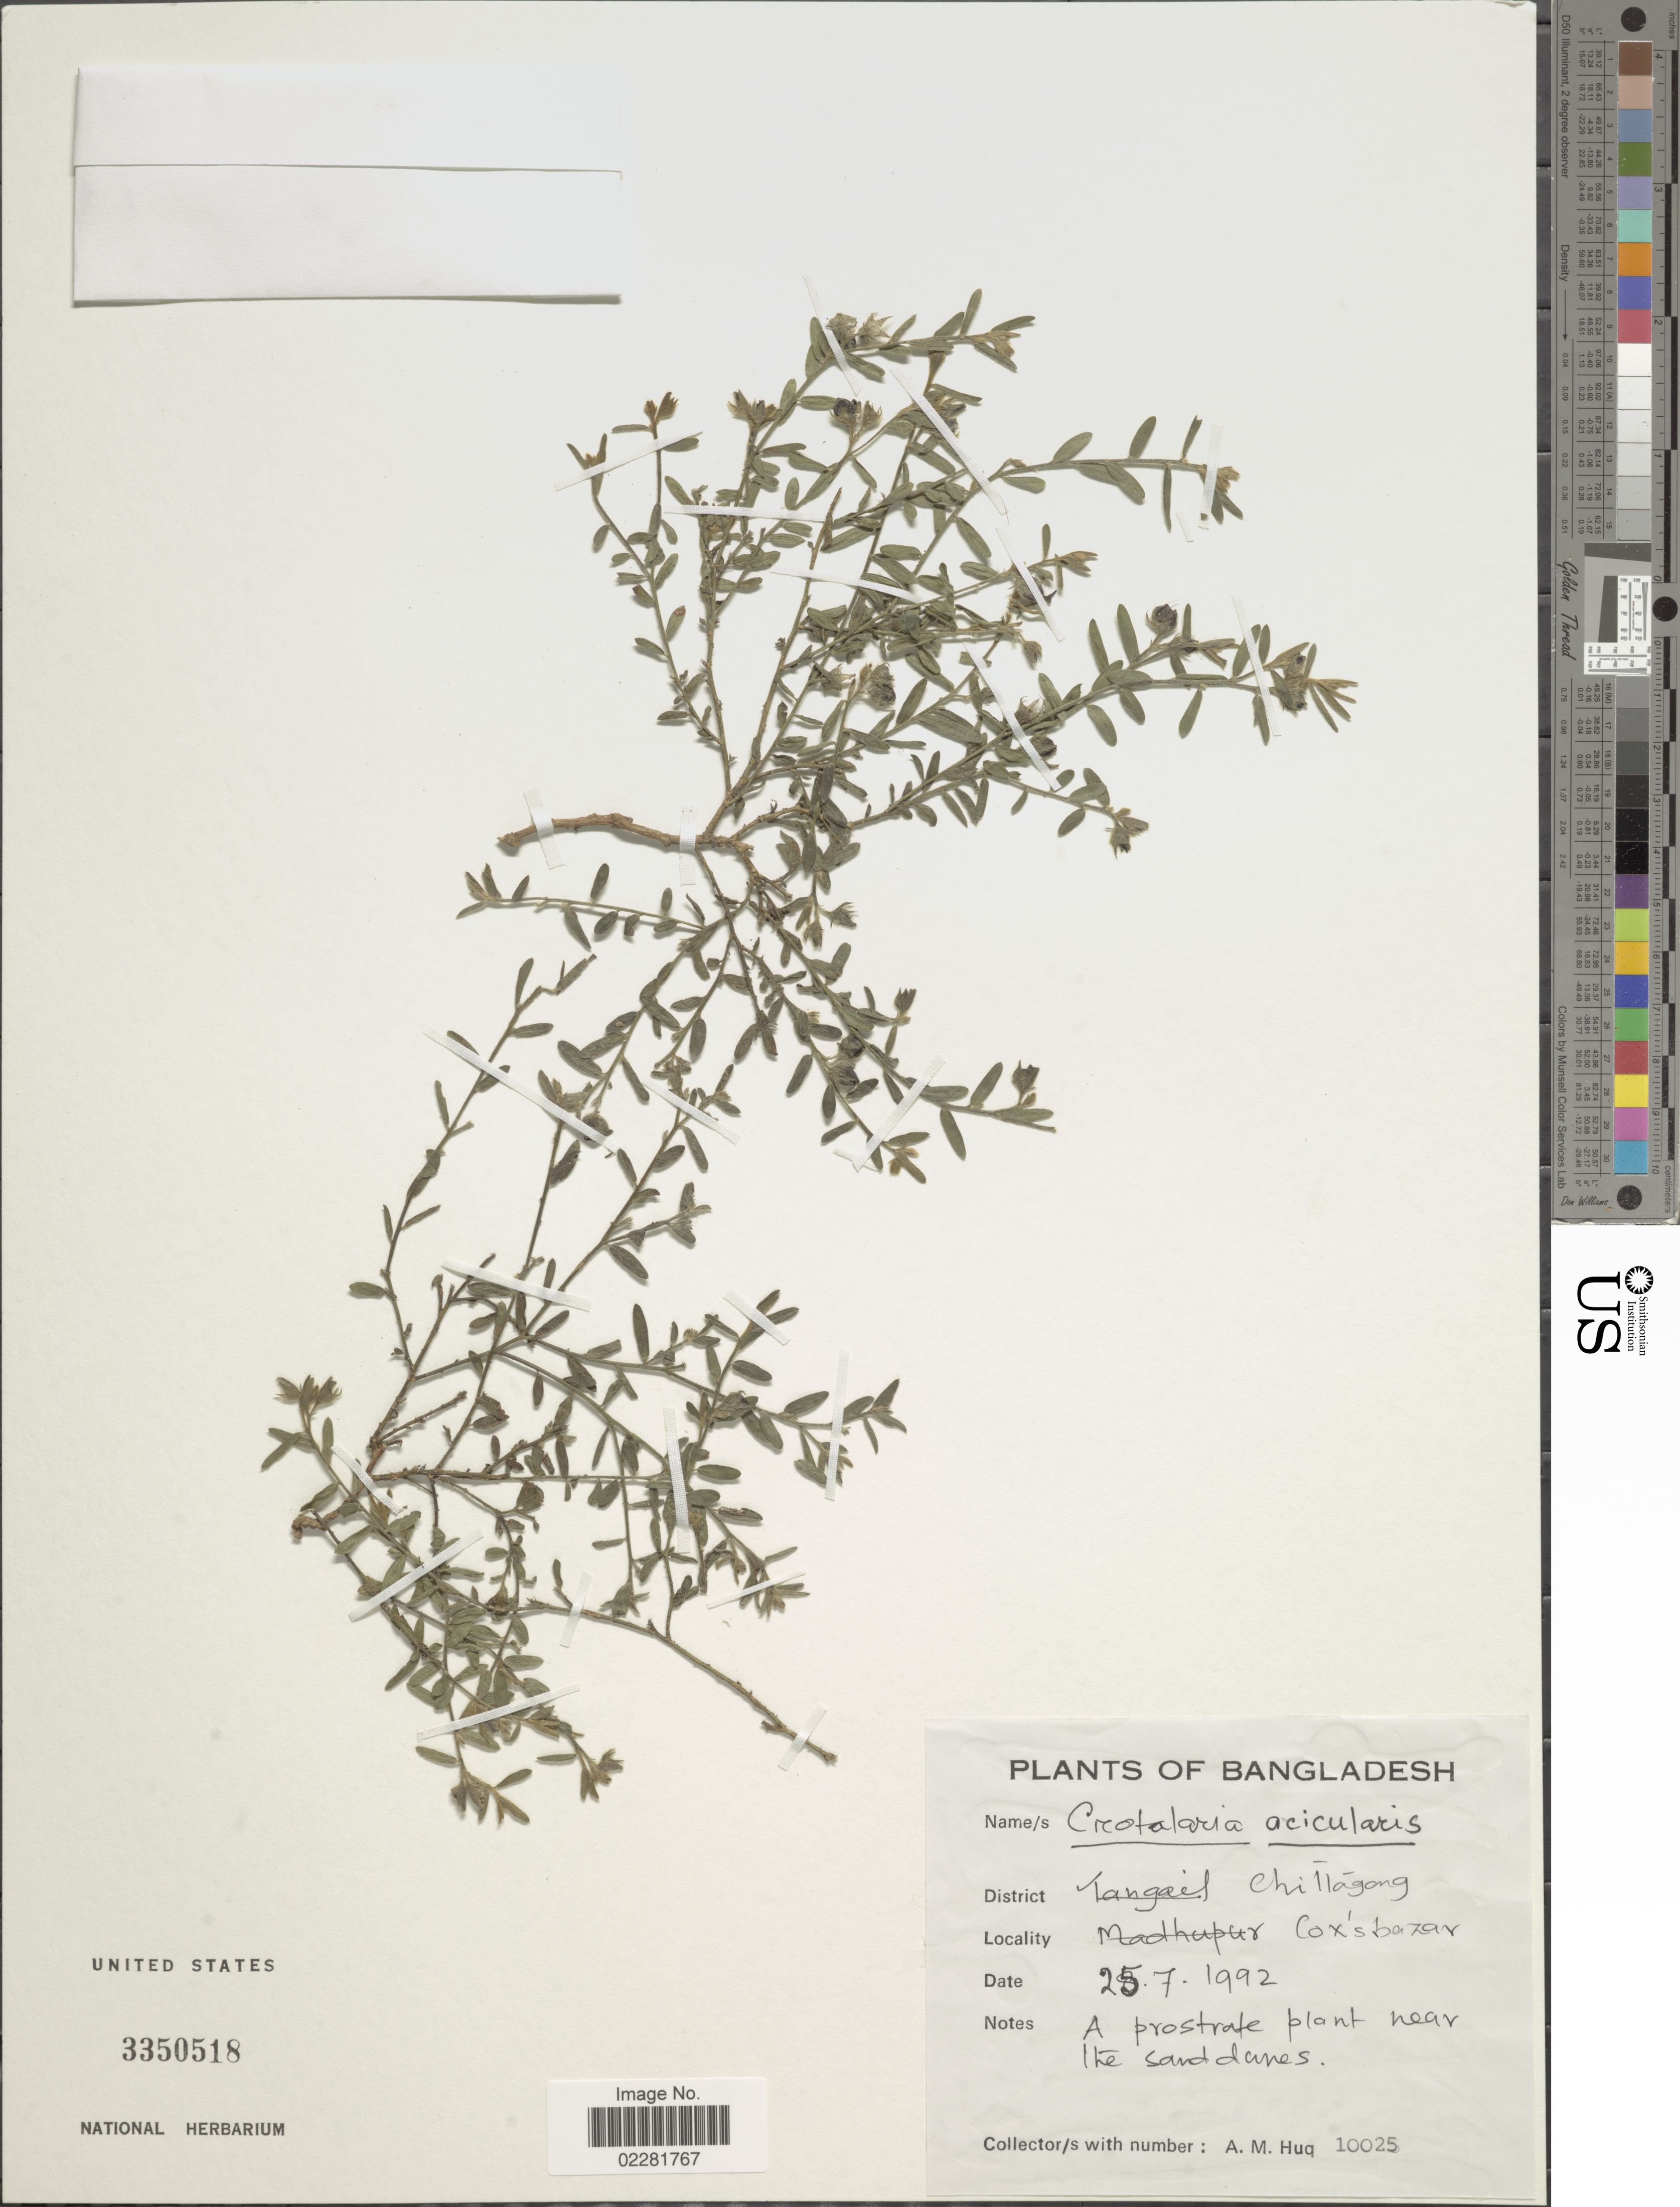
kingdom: Plantae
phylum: Tracheophyta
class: Magnoliopsida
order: Fabales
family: Fabaceae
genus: Crotalaria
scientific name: Crotalaria acicularis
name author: Ham.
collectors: A. M. Huq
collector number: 10025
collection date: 1992-07-25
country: Bangladesh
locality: District Chillagong, Cox's bazar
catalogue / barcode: US 3350518